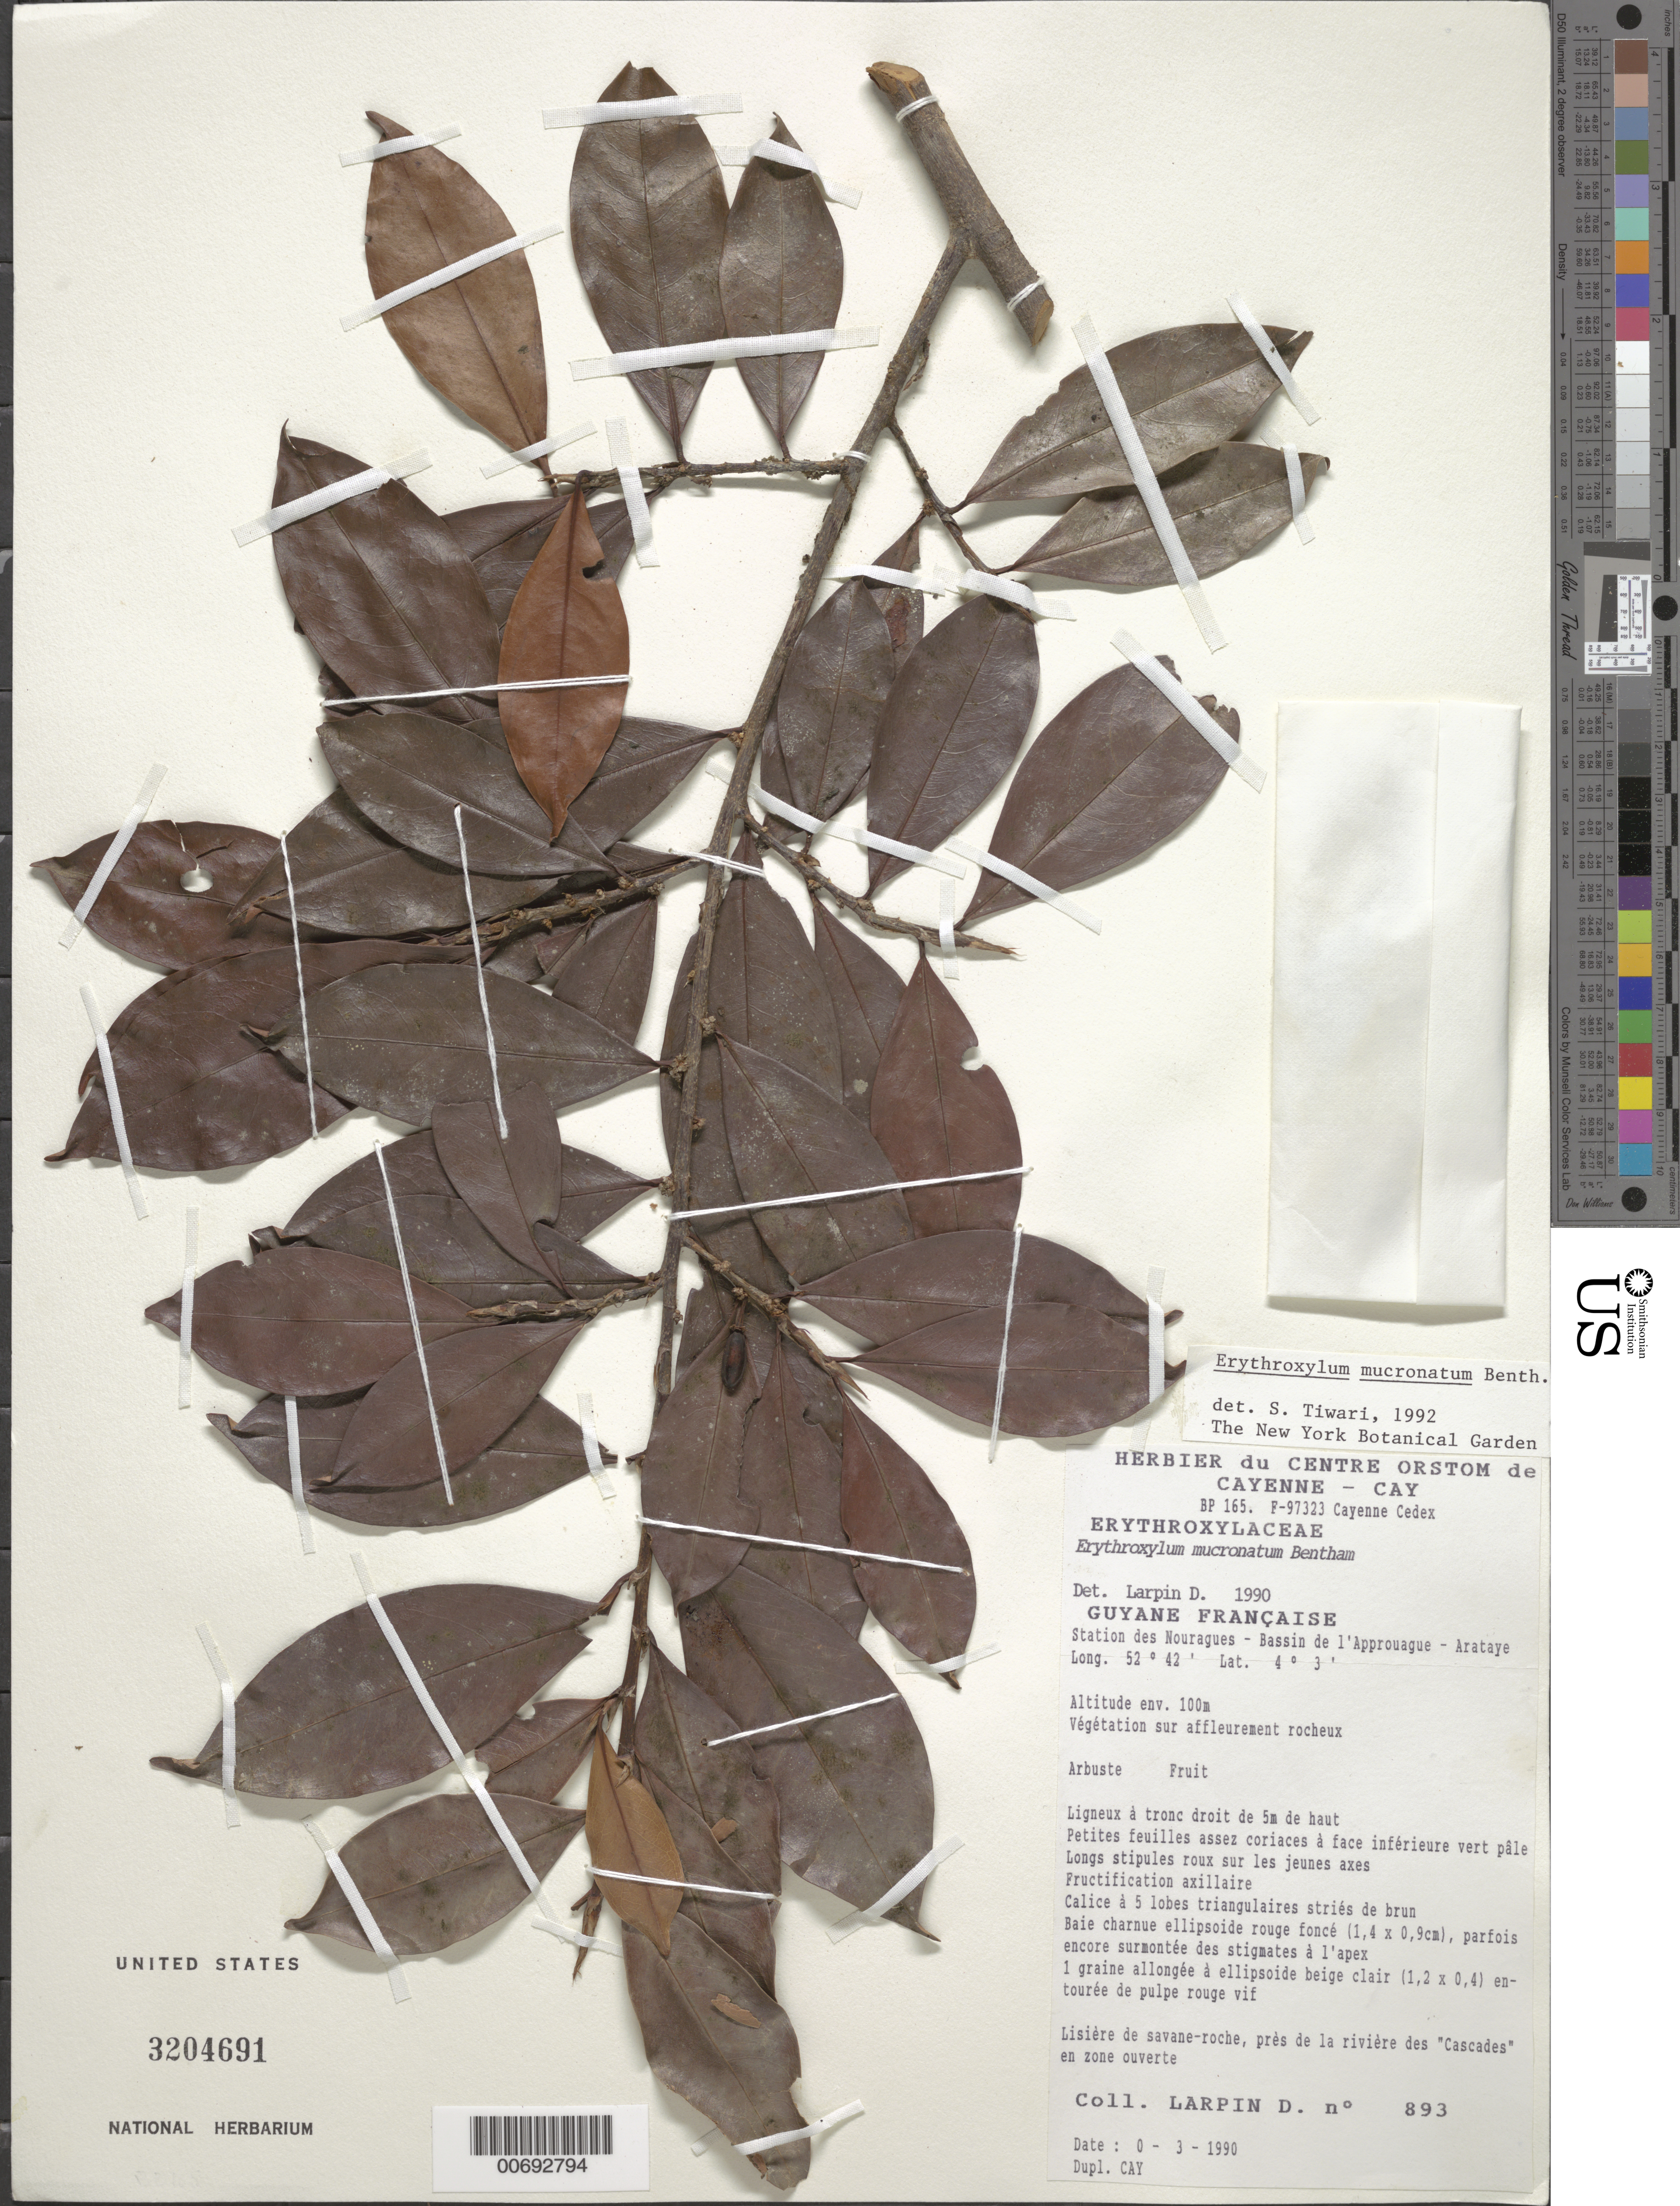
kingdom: Plantae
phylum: Tracheophyta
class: Magnoliopsida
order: Malpighiales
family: Erythroxylaceae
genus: Erythroxylum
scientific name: Erythroxylum mucronatum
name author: Benth.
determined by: Larpin, D.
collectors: D. Larpin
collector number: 893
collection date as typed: Mar-90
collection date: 1990-03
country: French Guiana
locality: Station des Nouragues, Bassin de l'Approuague, Arataye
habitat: Vegetation on exposed rock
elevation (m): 100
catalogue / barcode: US 3204691